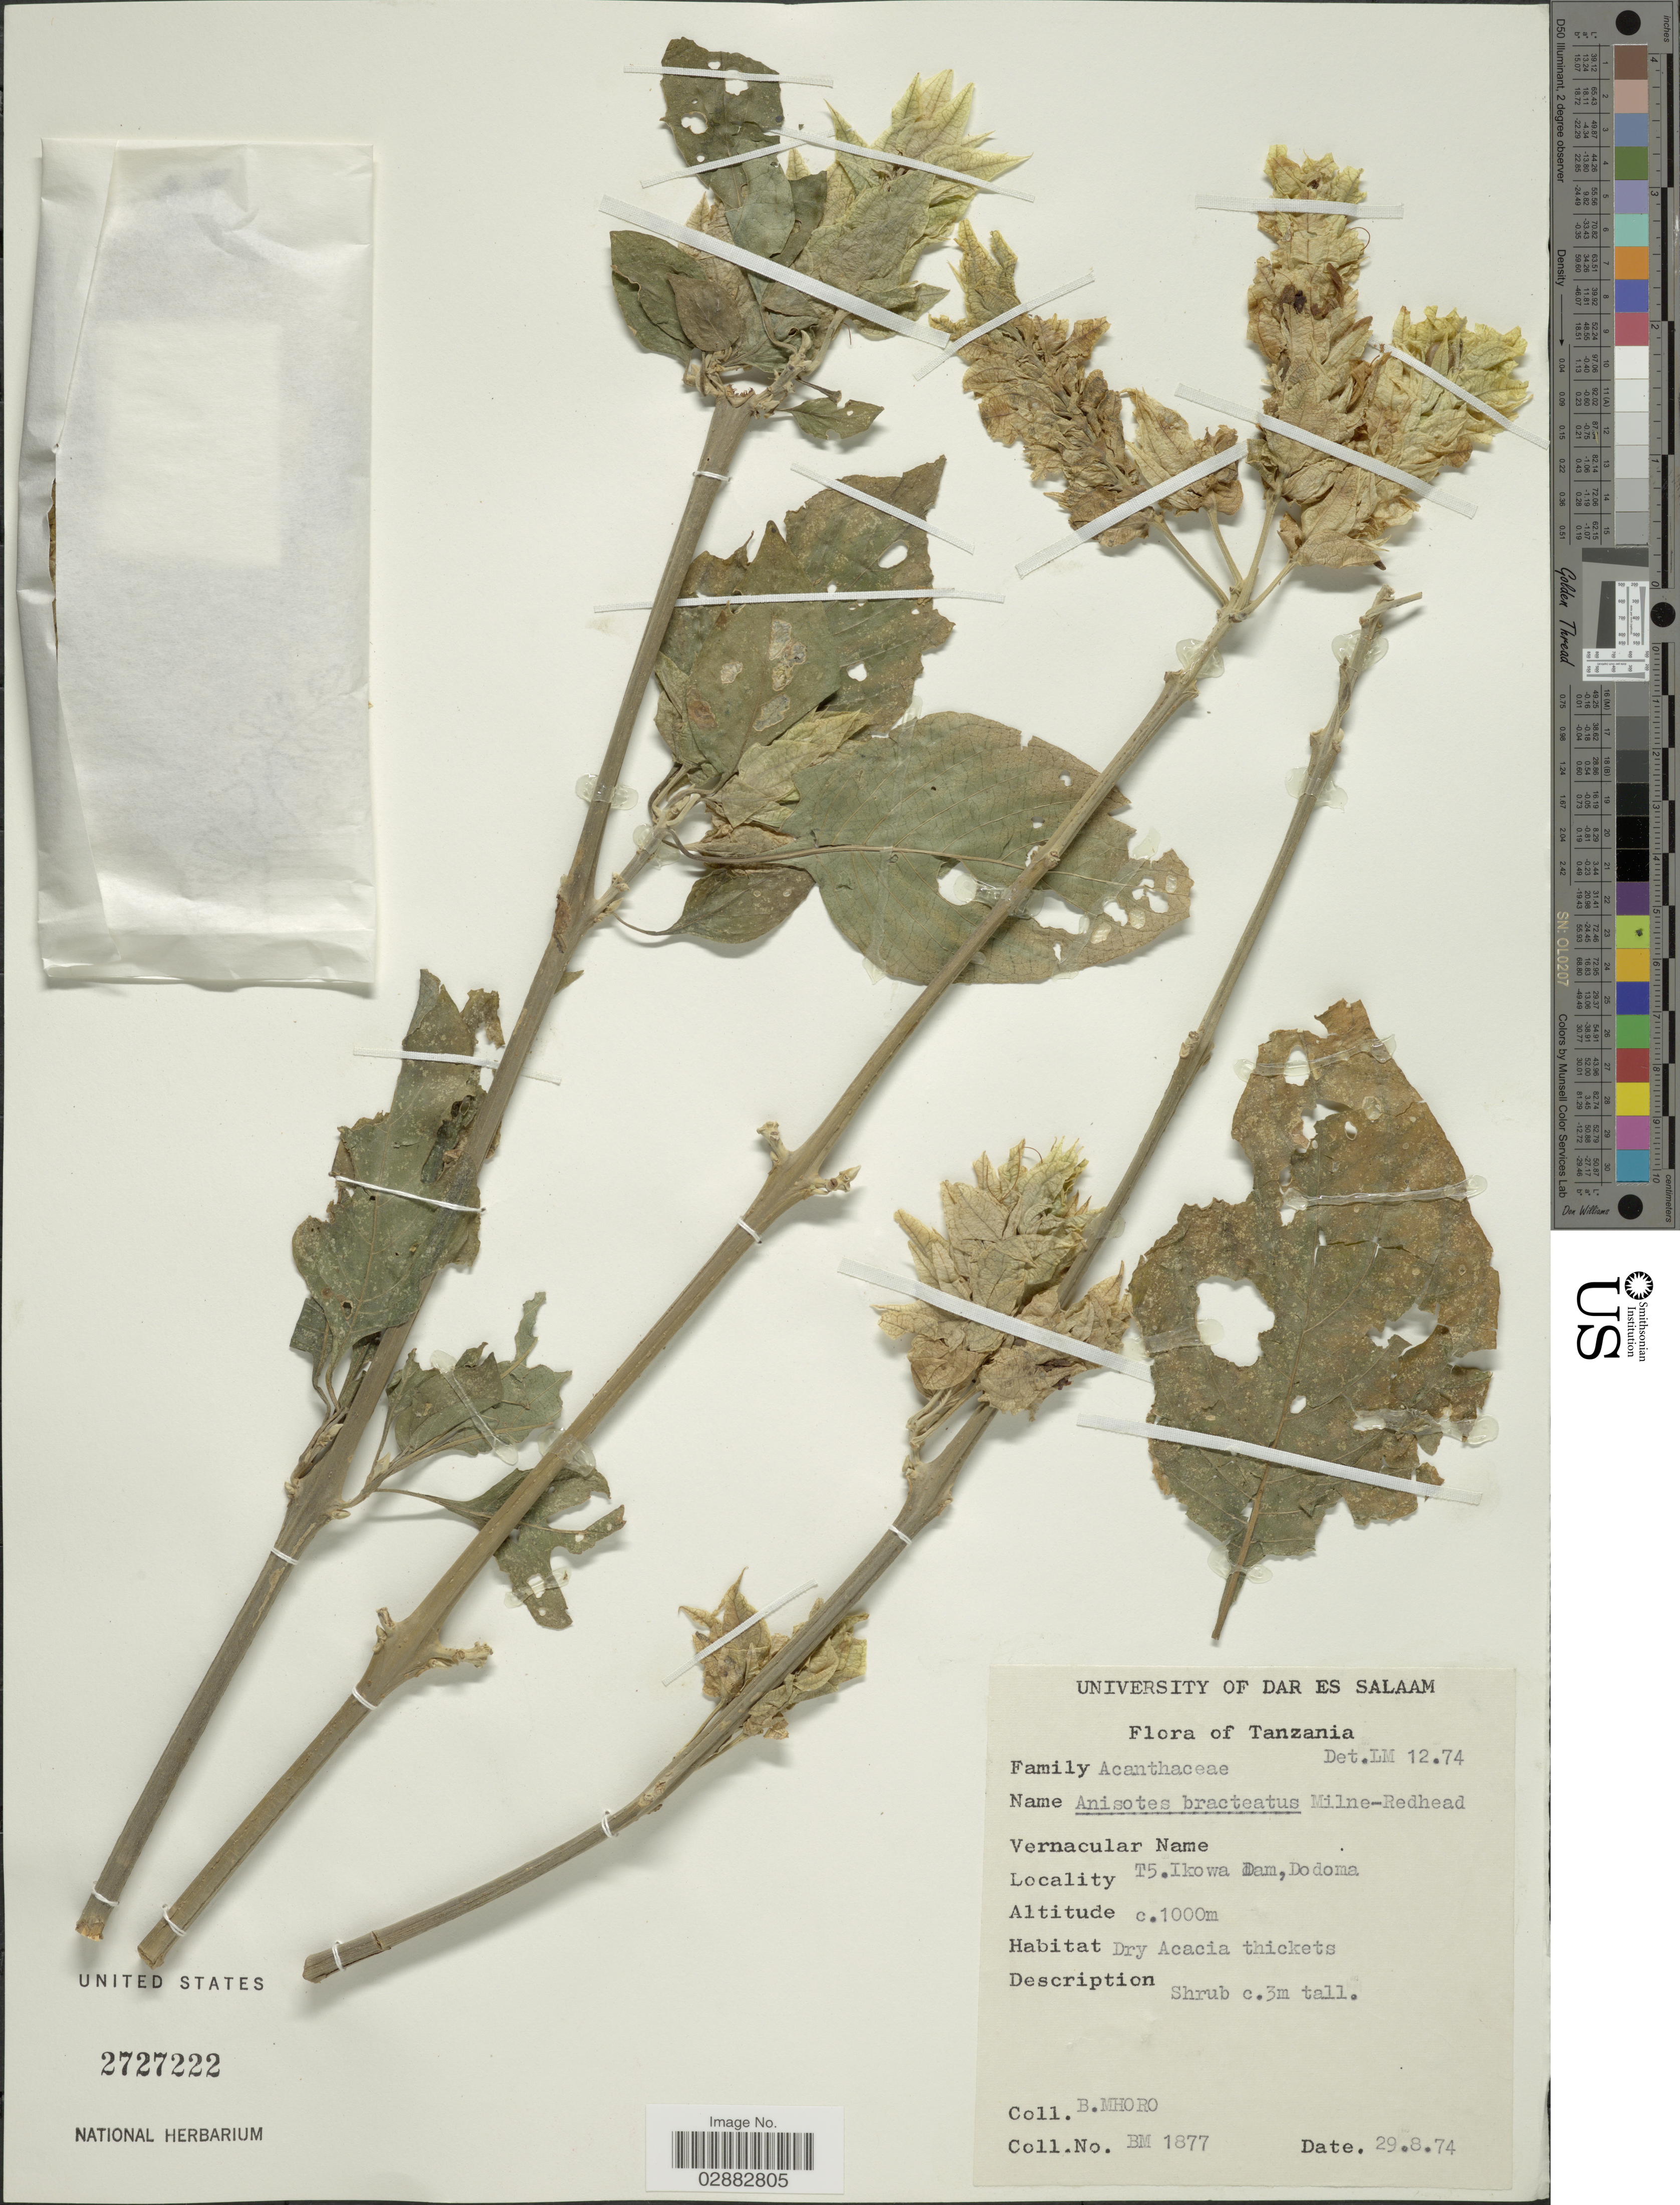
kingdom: Plantae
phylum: Tracheophyta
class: Magnoliopsida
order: Lamiales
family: Acanthaceae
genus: Anisotes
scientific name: Anisotes bracteatus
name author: Milne-Redh.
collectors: B. Mhoro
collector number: BM1877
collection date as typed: Transcribed d/m/y: 29/8/74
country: Tanzania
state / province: Dodoma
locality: T5. Ikowa Dam.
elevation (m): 1000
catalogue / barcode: US 2727222